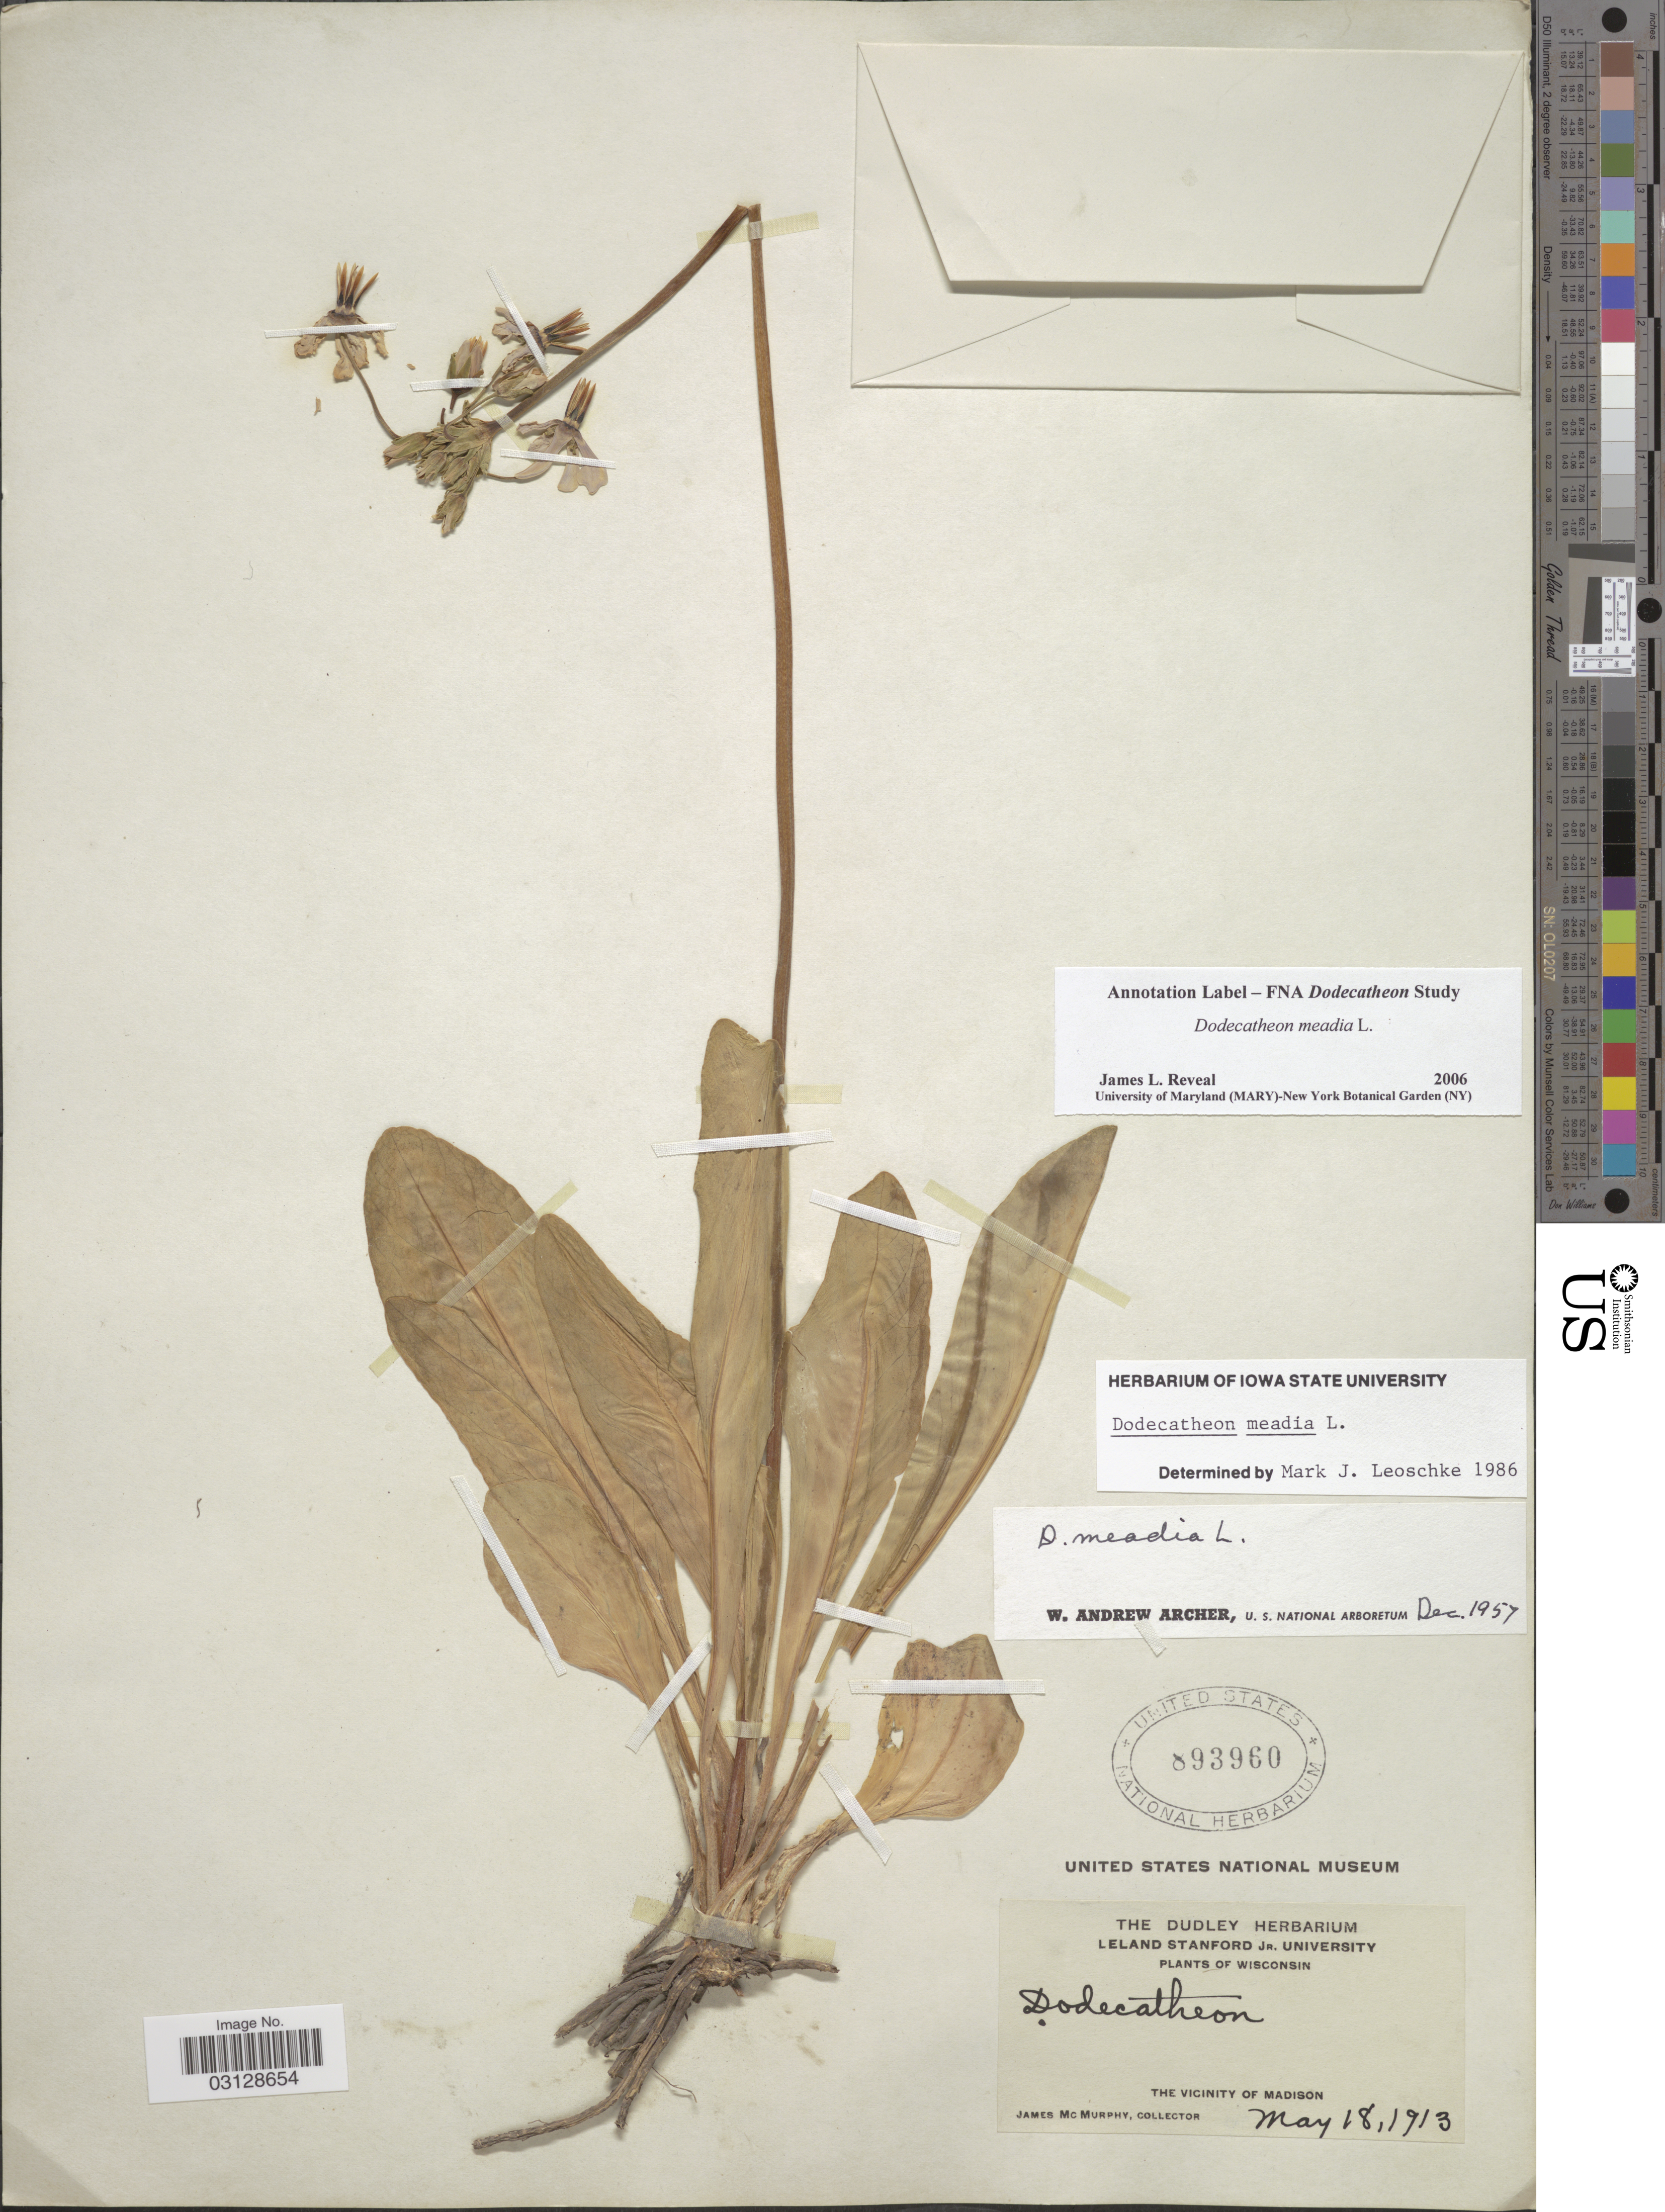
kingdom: Plantae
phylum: Tracheophyta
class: Magnoliopsida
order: Ericales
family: Primulaceae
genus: Dodecatheon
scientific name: Dodecatheon meadia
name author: L.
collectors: J. McMurphy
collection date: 1913-05-18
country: United States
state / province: Wisconsin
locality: The vicinity of Madison.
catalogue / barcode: US 893960